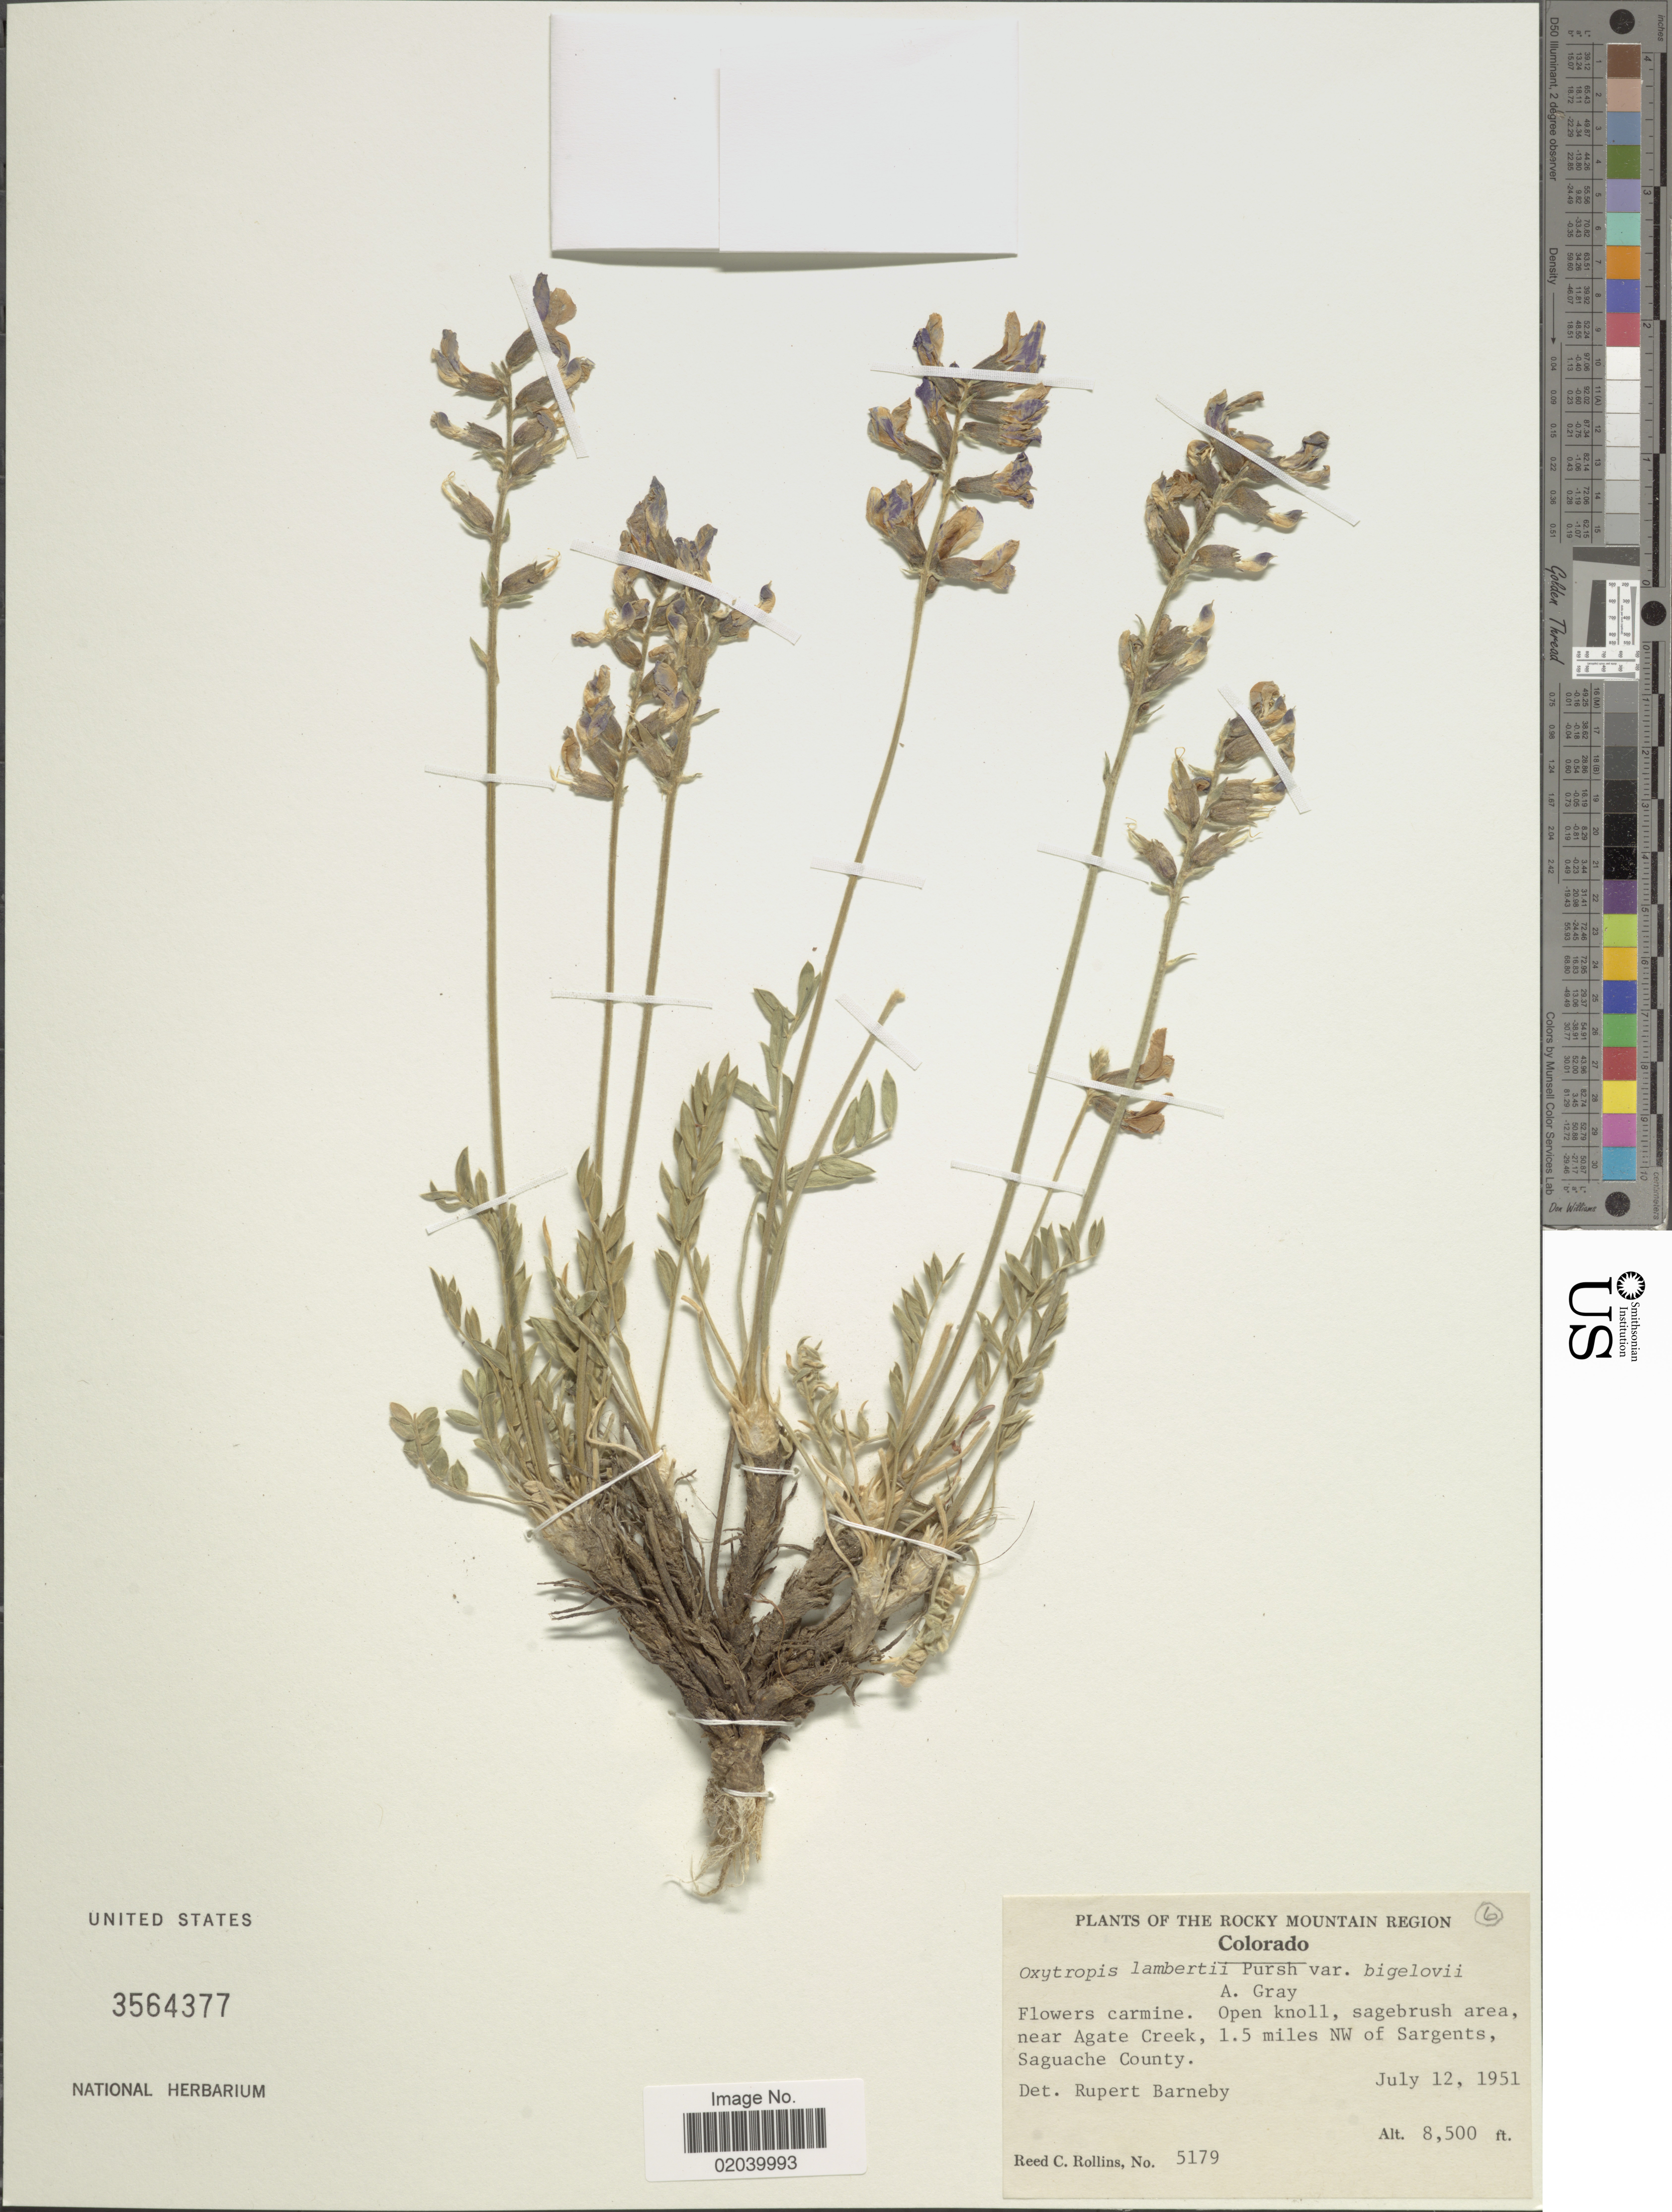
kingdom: Plantae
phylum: Tracheophyta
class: Magnoliopsida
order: Fabales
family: Fabaceae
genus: Oxytropis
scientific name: Oxytropis lambertii var. bigelovii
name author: A. Gray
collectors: R. C. Rollins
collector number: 5179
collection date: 1951-07-12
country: United States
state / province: Colorado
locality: Near Agate Creek,1.5 miles NW of Sargents, Saguache County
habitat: open knoll, sagebrush area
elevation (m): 2591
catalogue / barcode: US 3564377